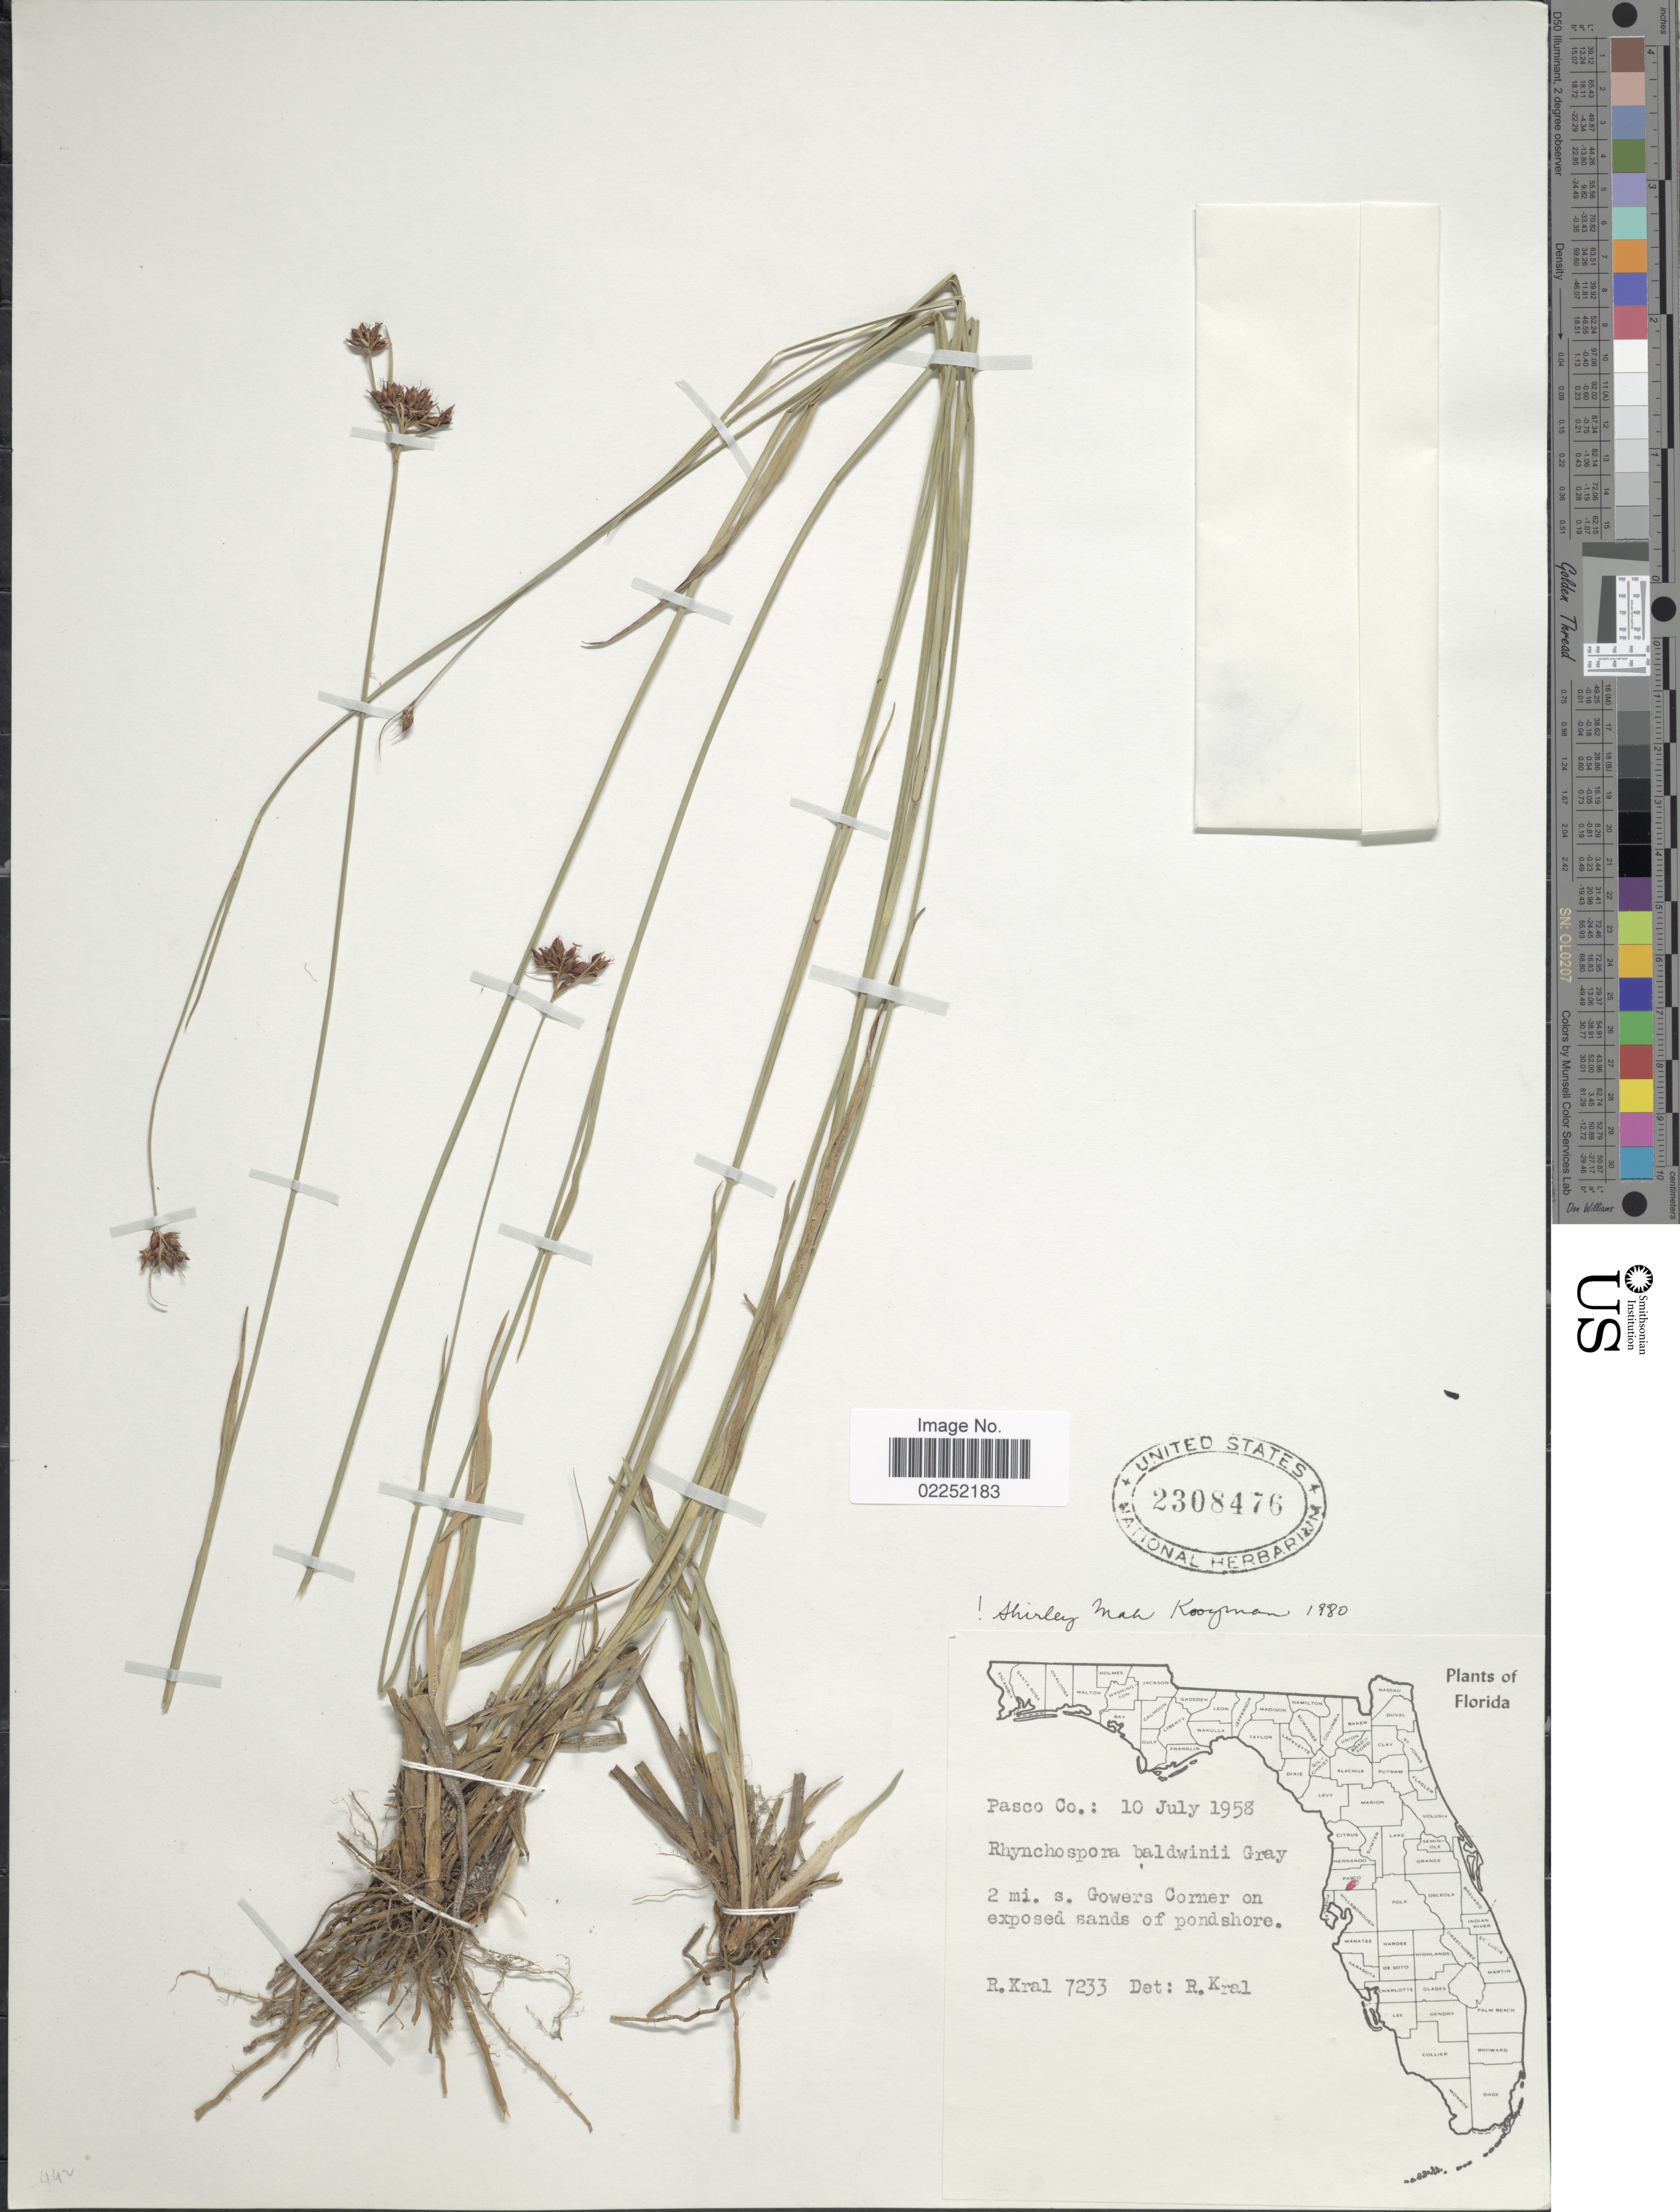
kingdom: Plantae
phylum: Tracheophyta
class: Liliopsida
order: Poales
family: Cyperaceae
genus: Rhynchospora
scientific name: Rhynchospora baldwinii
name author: A. Gray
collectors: R. Kral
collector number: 7233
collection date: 1958-07-10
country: United States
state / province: Florida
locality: Pasco Co.: 2 mi s. Gowers Corner on exposed sands of pondshore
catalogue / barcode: US 2308476